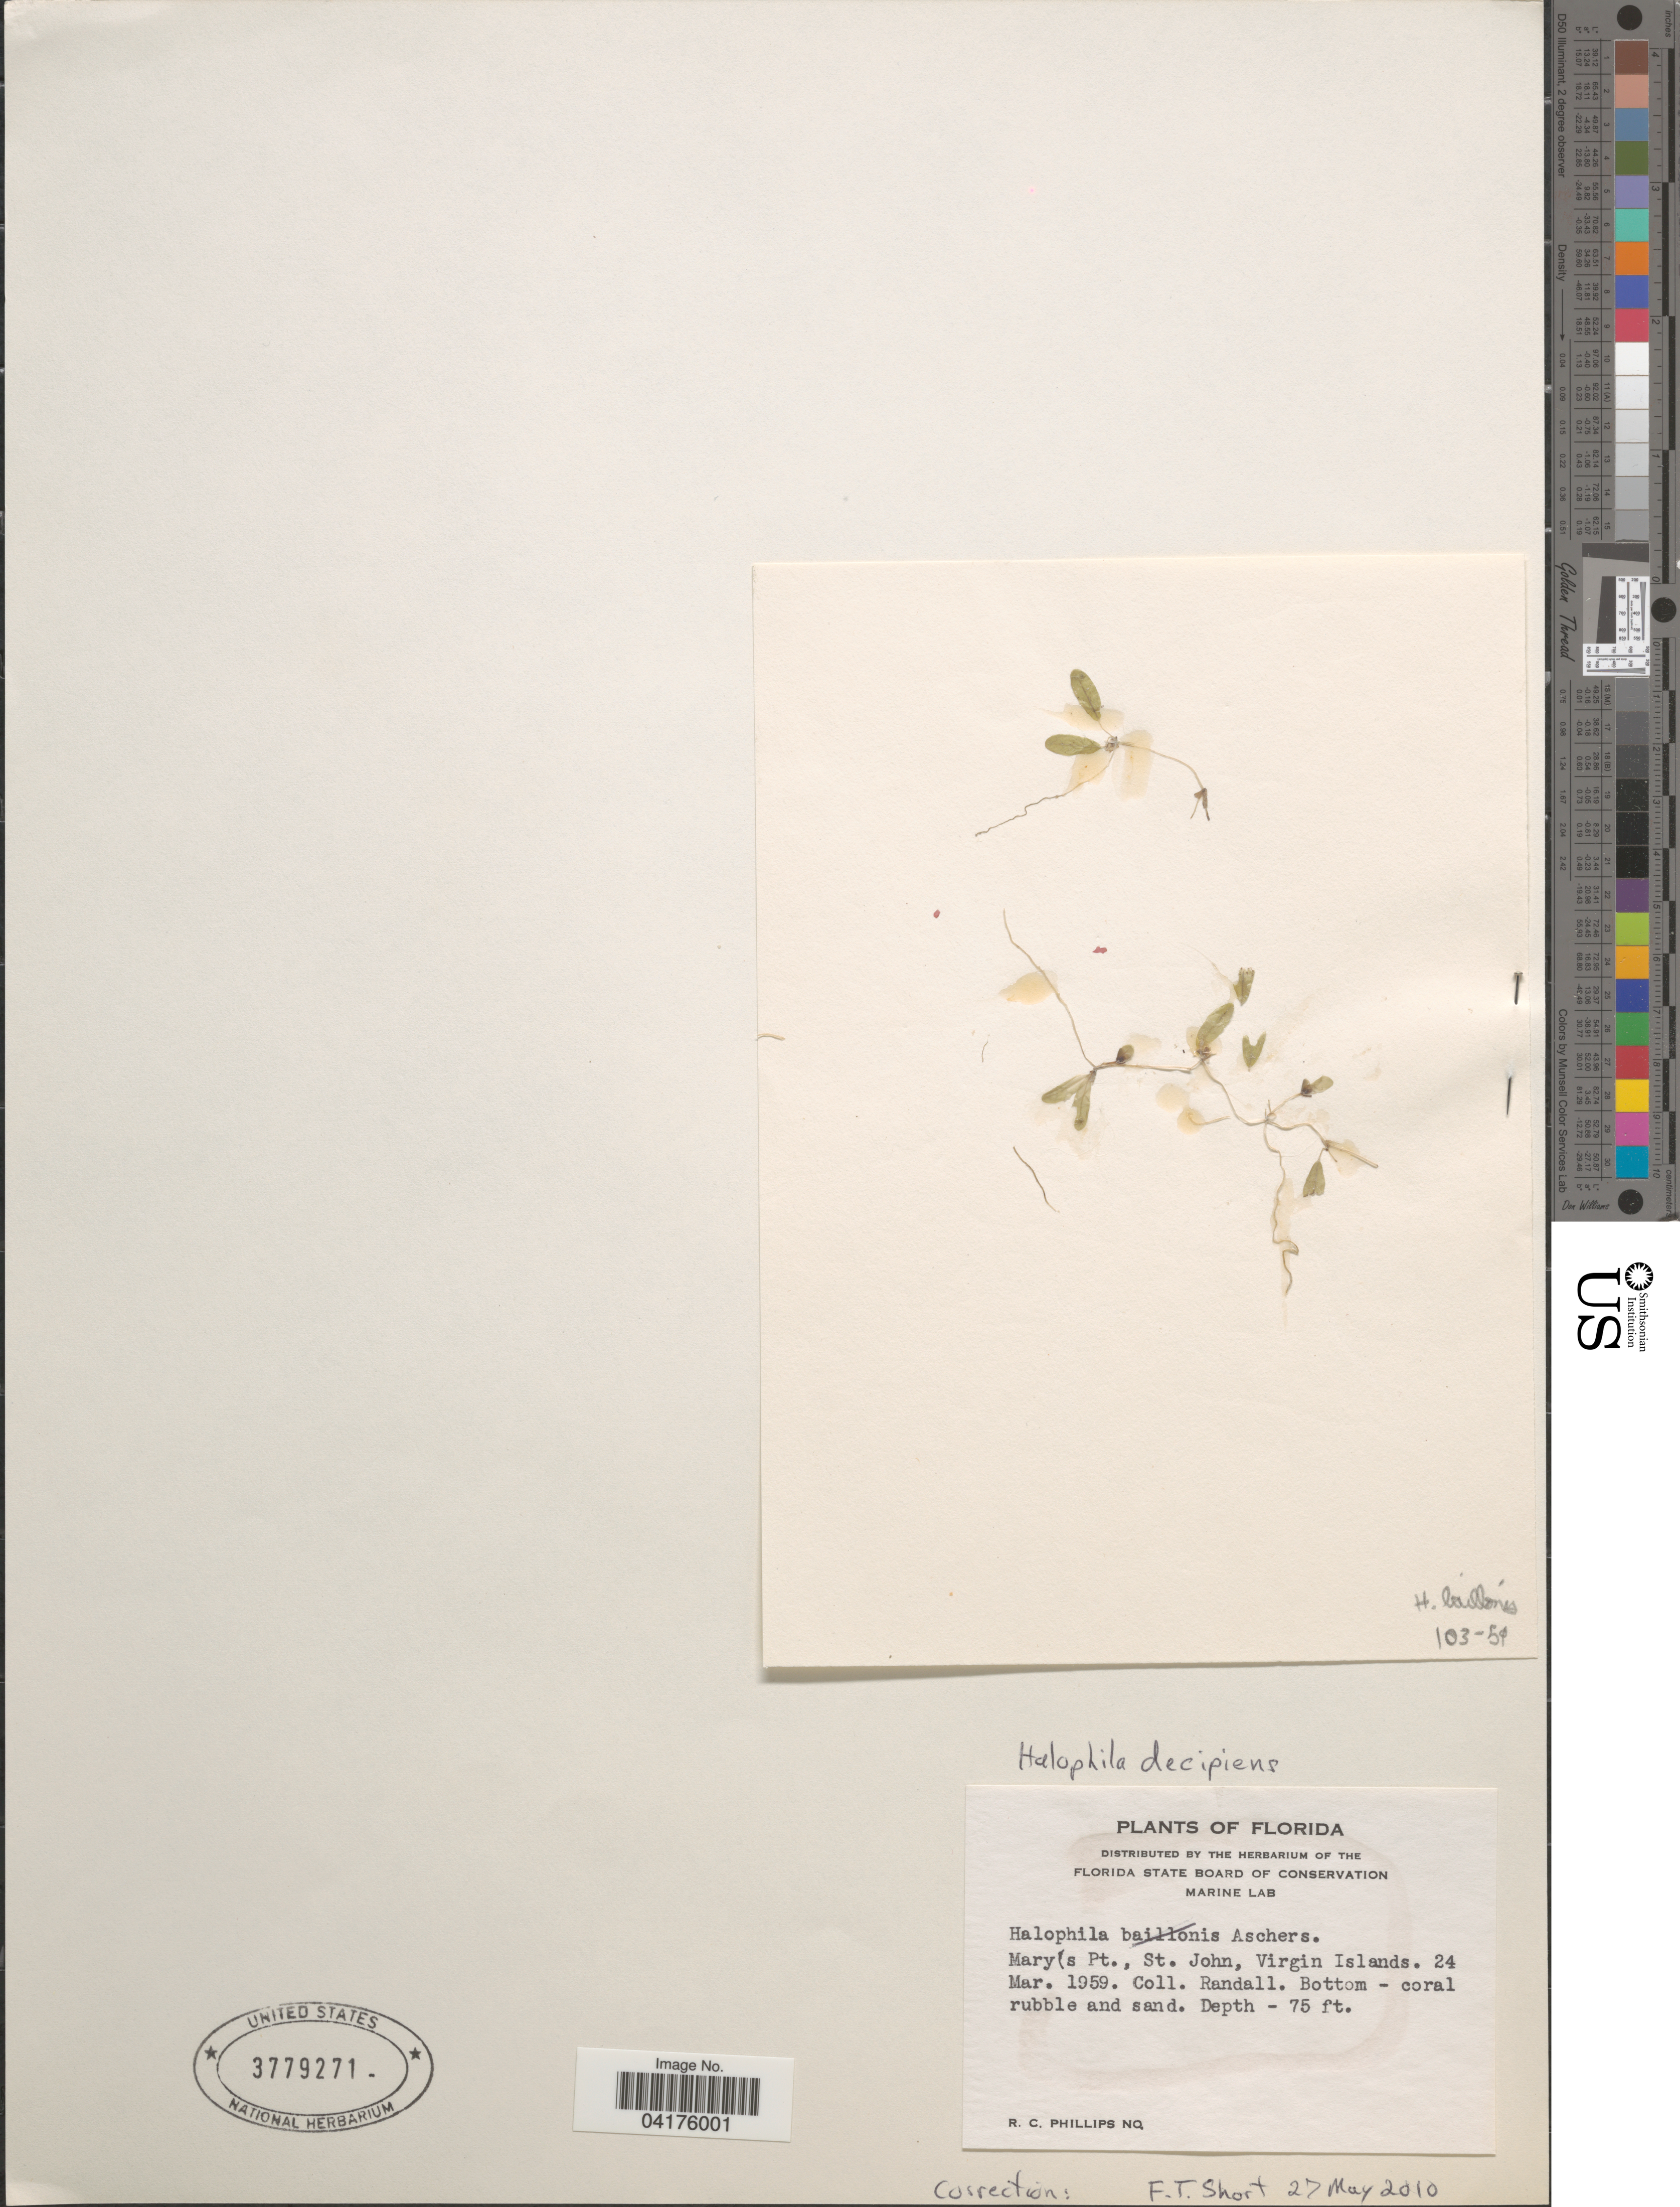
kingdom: Plantae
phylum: Tracheophyta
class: Liliopsida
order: Alismatales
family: Hydrocharitaceae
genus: Halophila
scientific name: Halophila decipiens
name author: Ostenf.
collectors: -. Randall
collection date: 1959-03-24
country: U.S. Virgin Islands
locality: Mary's Pt., St. John, Virgin Islands.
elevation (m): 23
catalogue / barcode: US 3779271